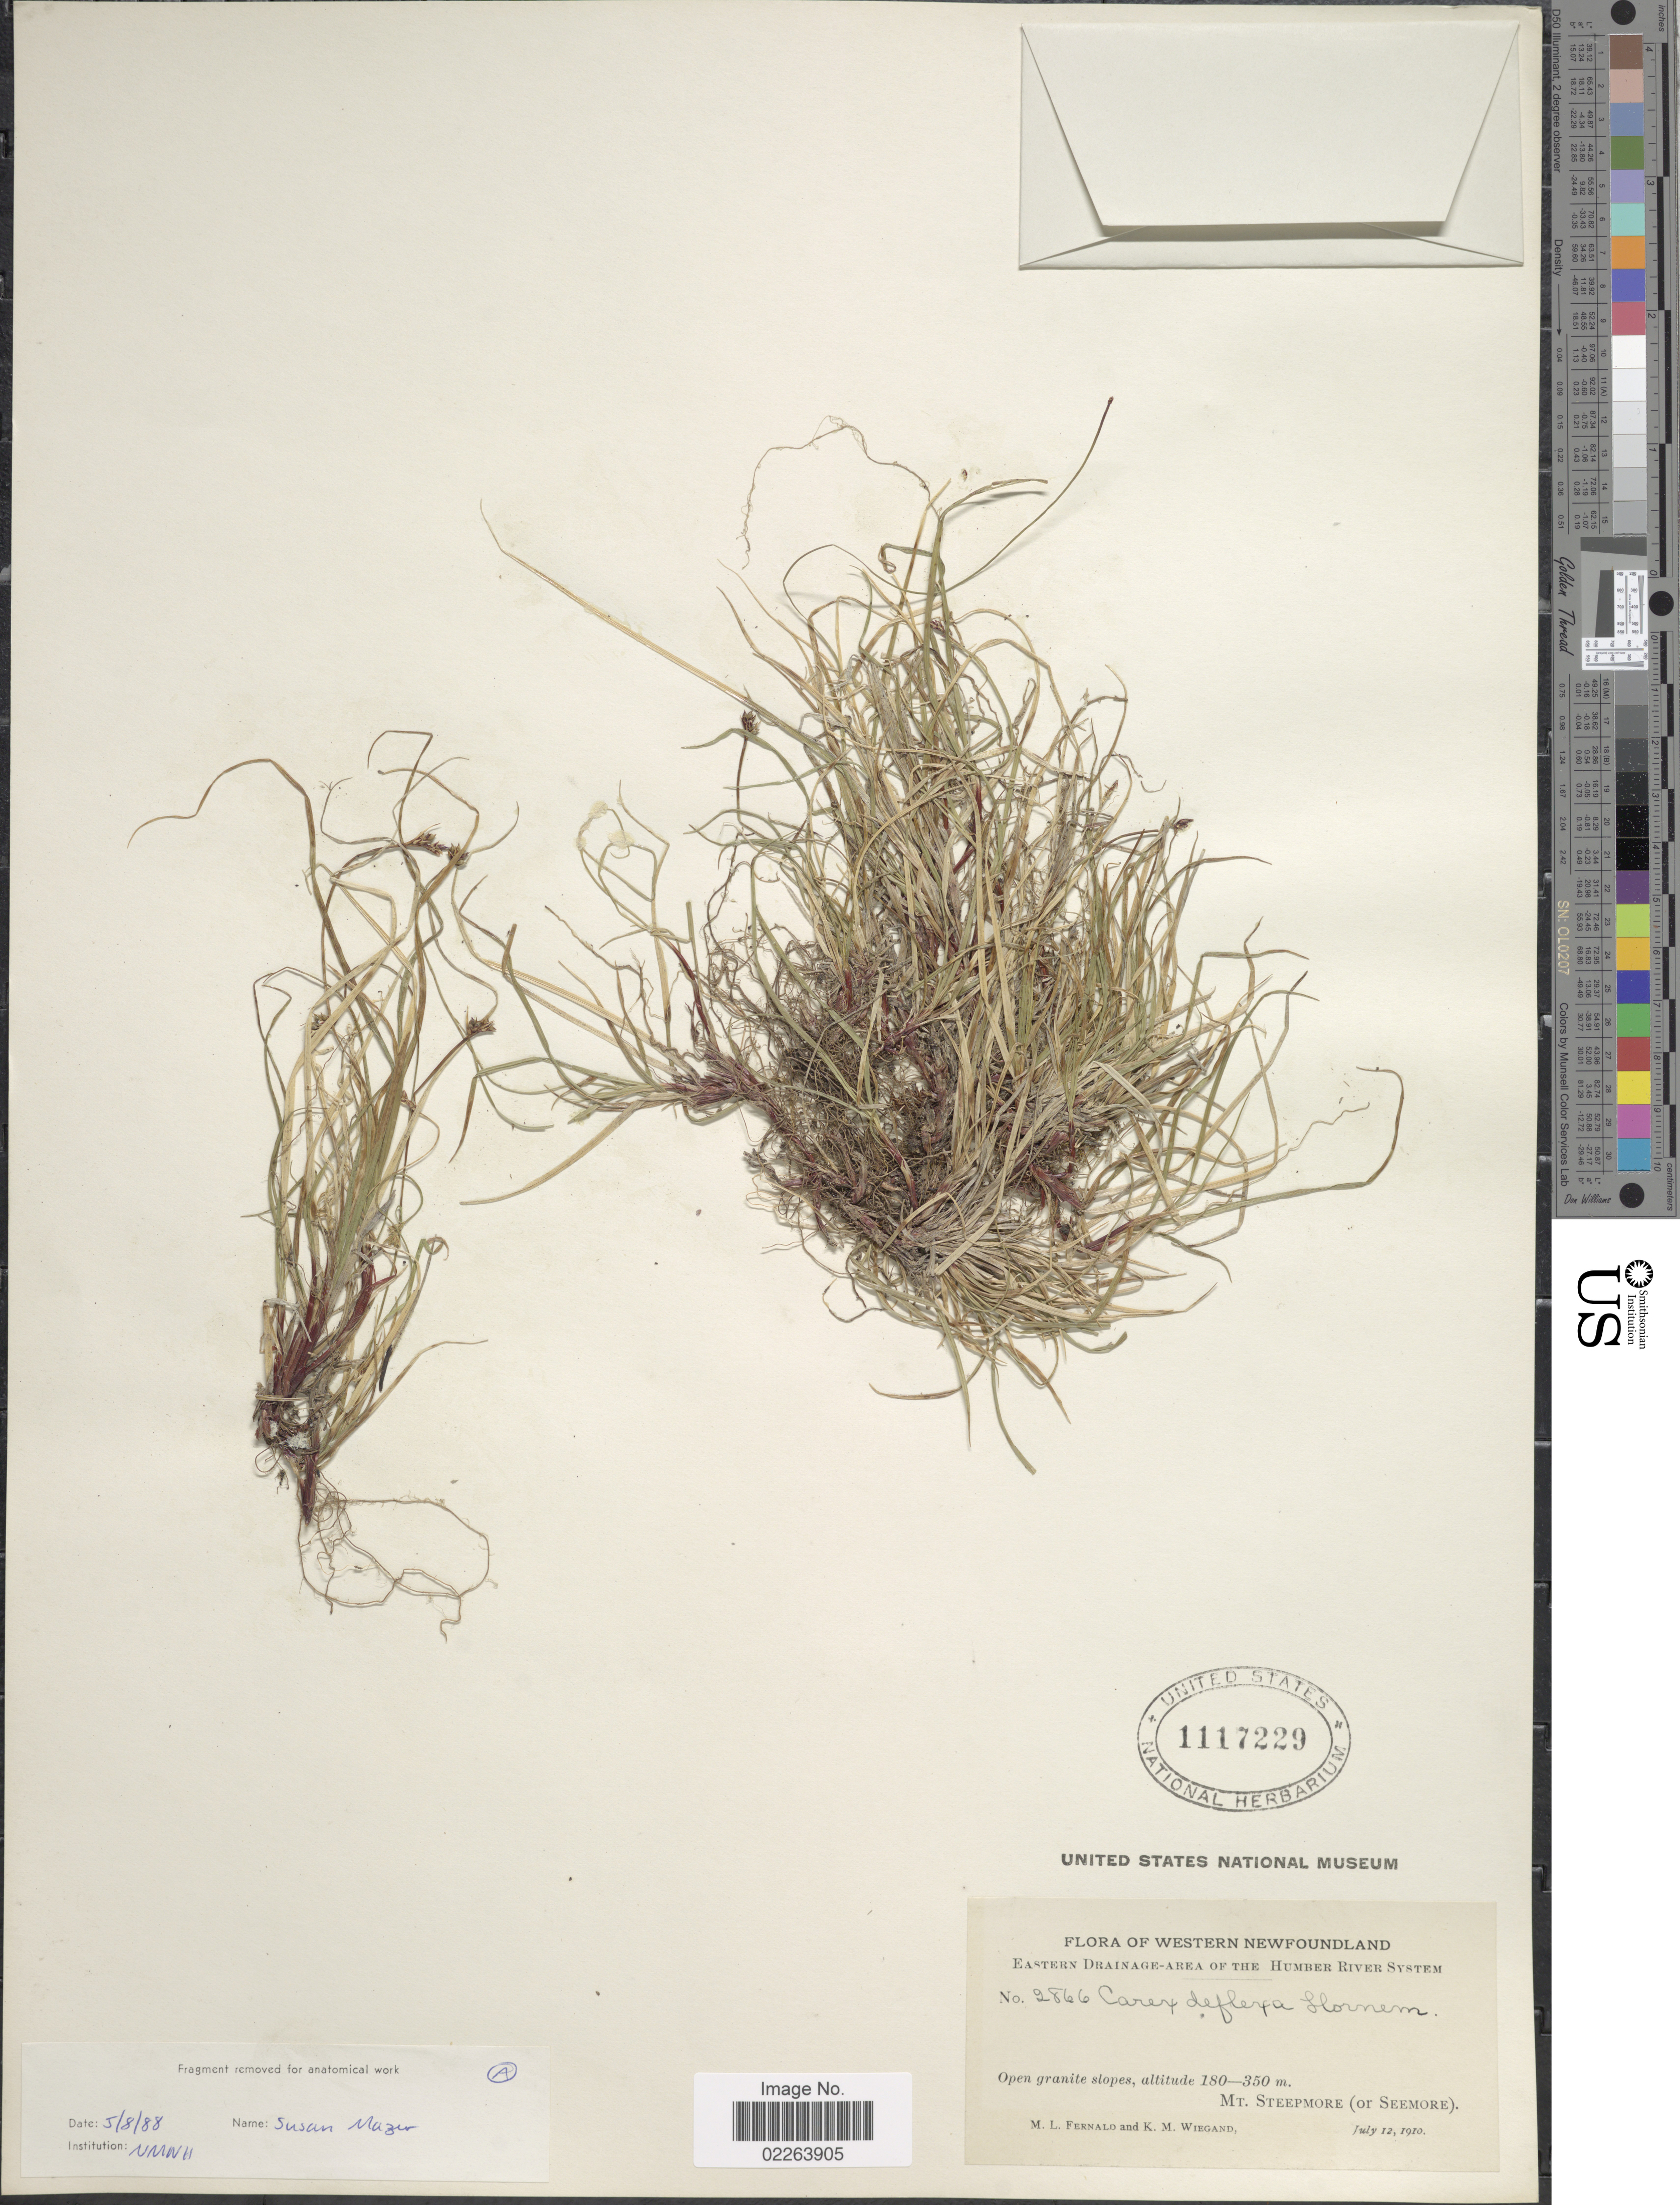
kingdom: Plantae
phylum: Tracheophyta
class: Liliopsida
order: Poales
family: Cyperaceae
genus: Carex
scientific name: Carex deflexa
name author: Hornem.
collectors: M. L. Fernald & K. M. Wiegand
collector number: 2866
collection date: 1910-07-12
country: Canada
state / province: Newfoundland and Labrador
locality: Western Newfoundland, Eastern Drainage-Area of The Humber River System, Open granite slopes, Mt Steepmore (Or Seemore)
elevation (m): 180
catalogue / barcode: US 1117229